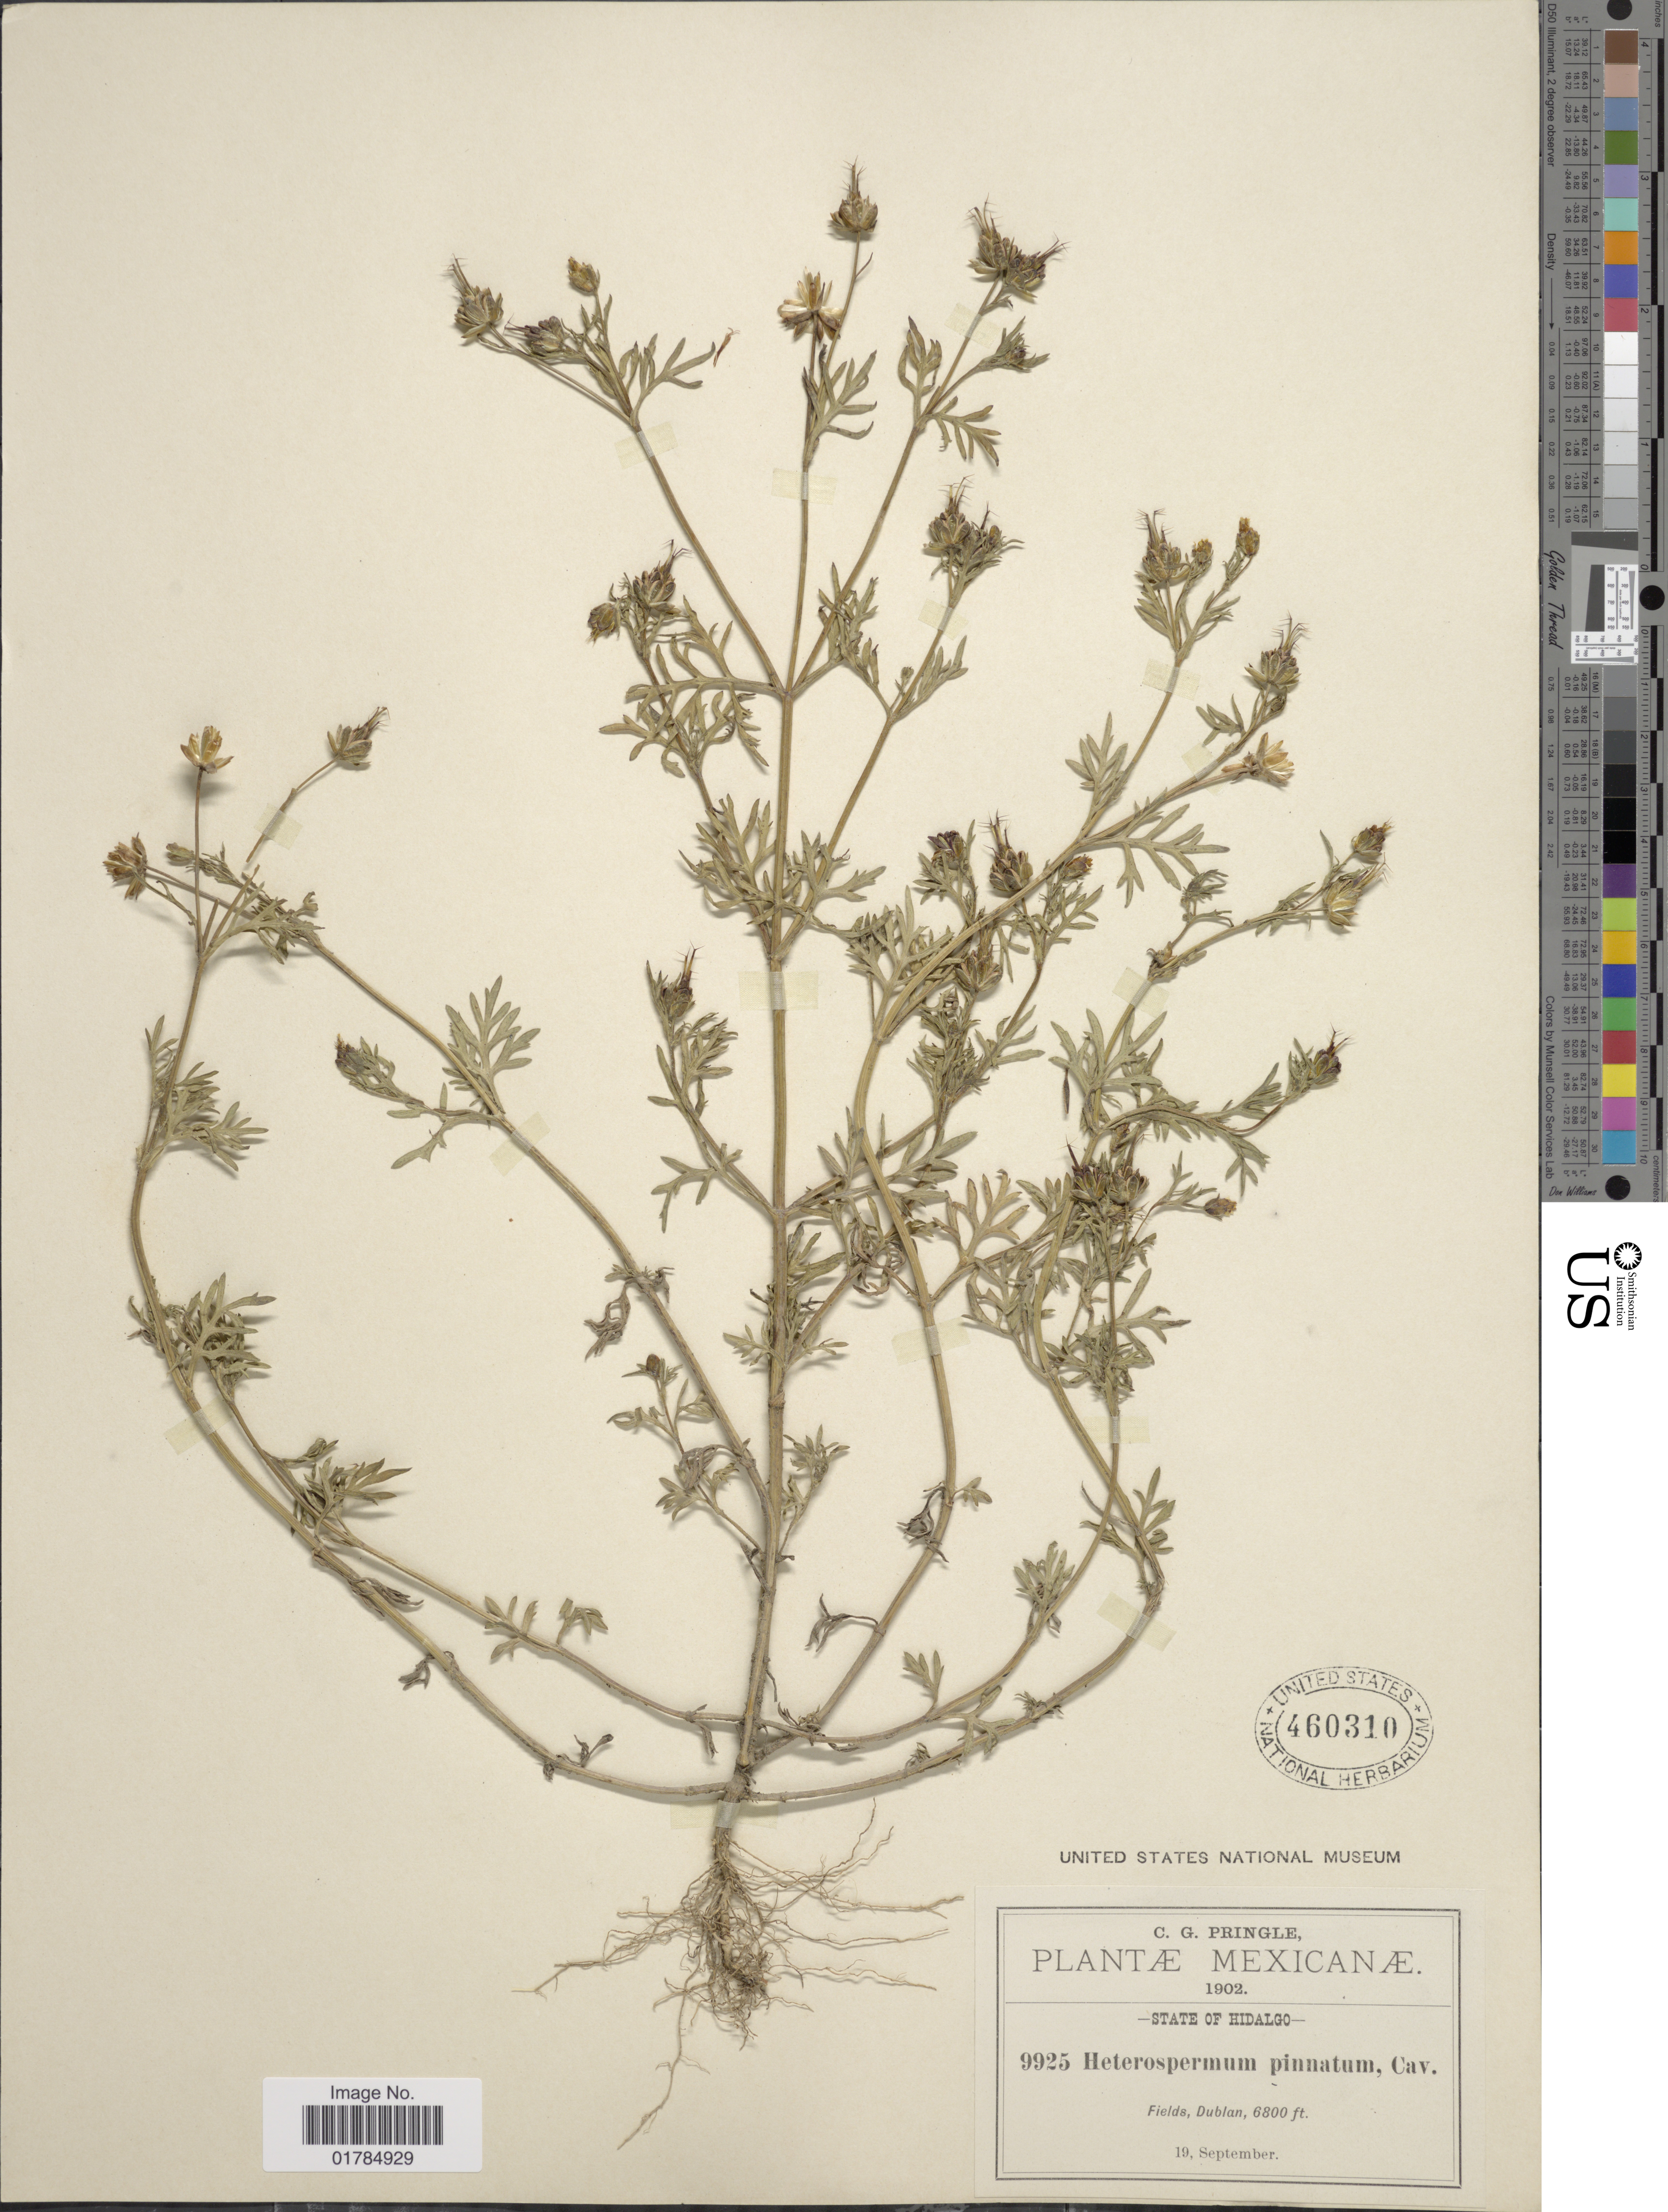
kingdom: Plantae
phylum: Tracheophyta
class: Magnoliopsida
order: Asterales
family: Asteraceae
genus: Heterosperma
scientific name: Heterosperma pinnatum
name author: Cav.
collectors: C. G. Pringle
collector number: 9925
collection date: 1902-09-19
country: Mexico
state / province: Hidalgo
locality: Fields, Dublan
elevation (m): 2073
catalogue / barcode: US 460310